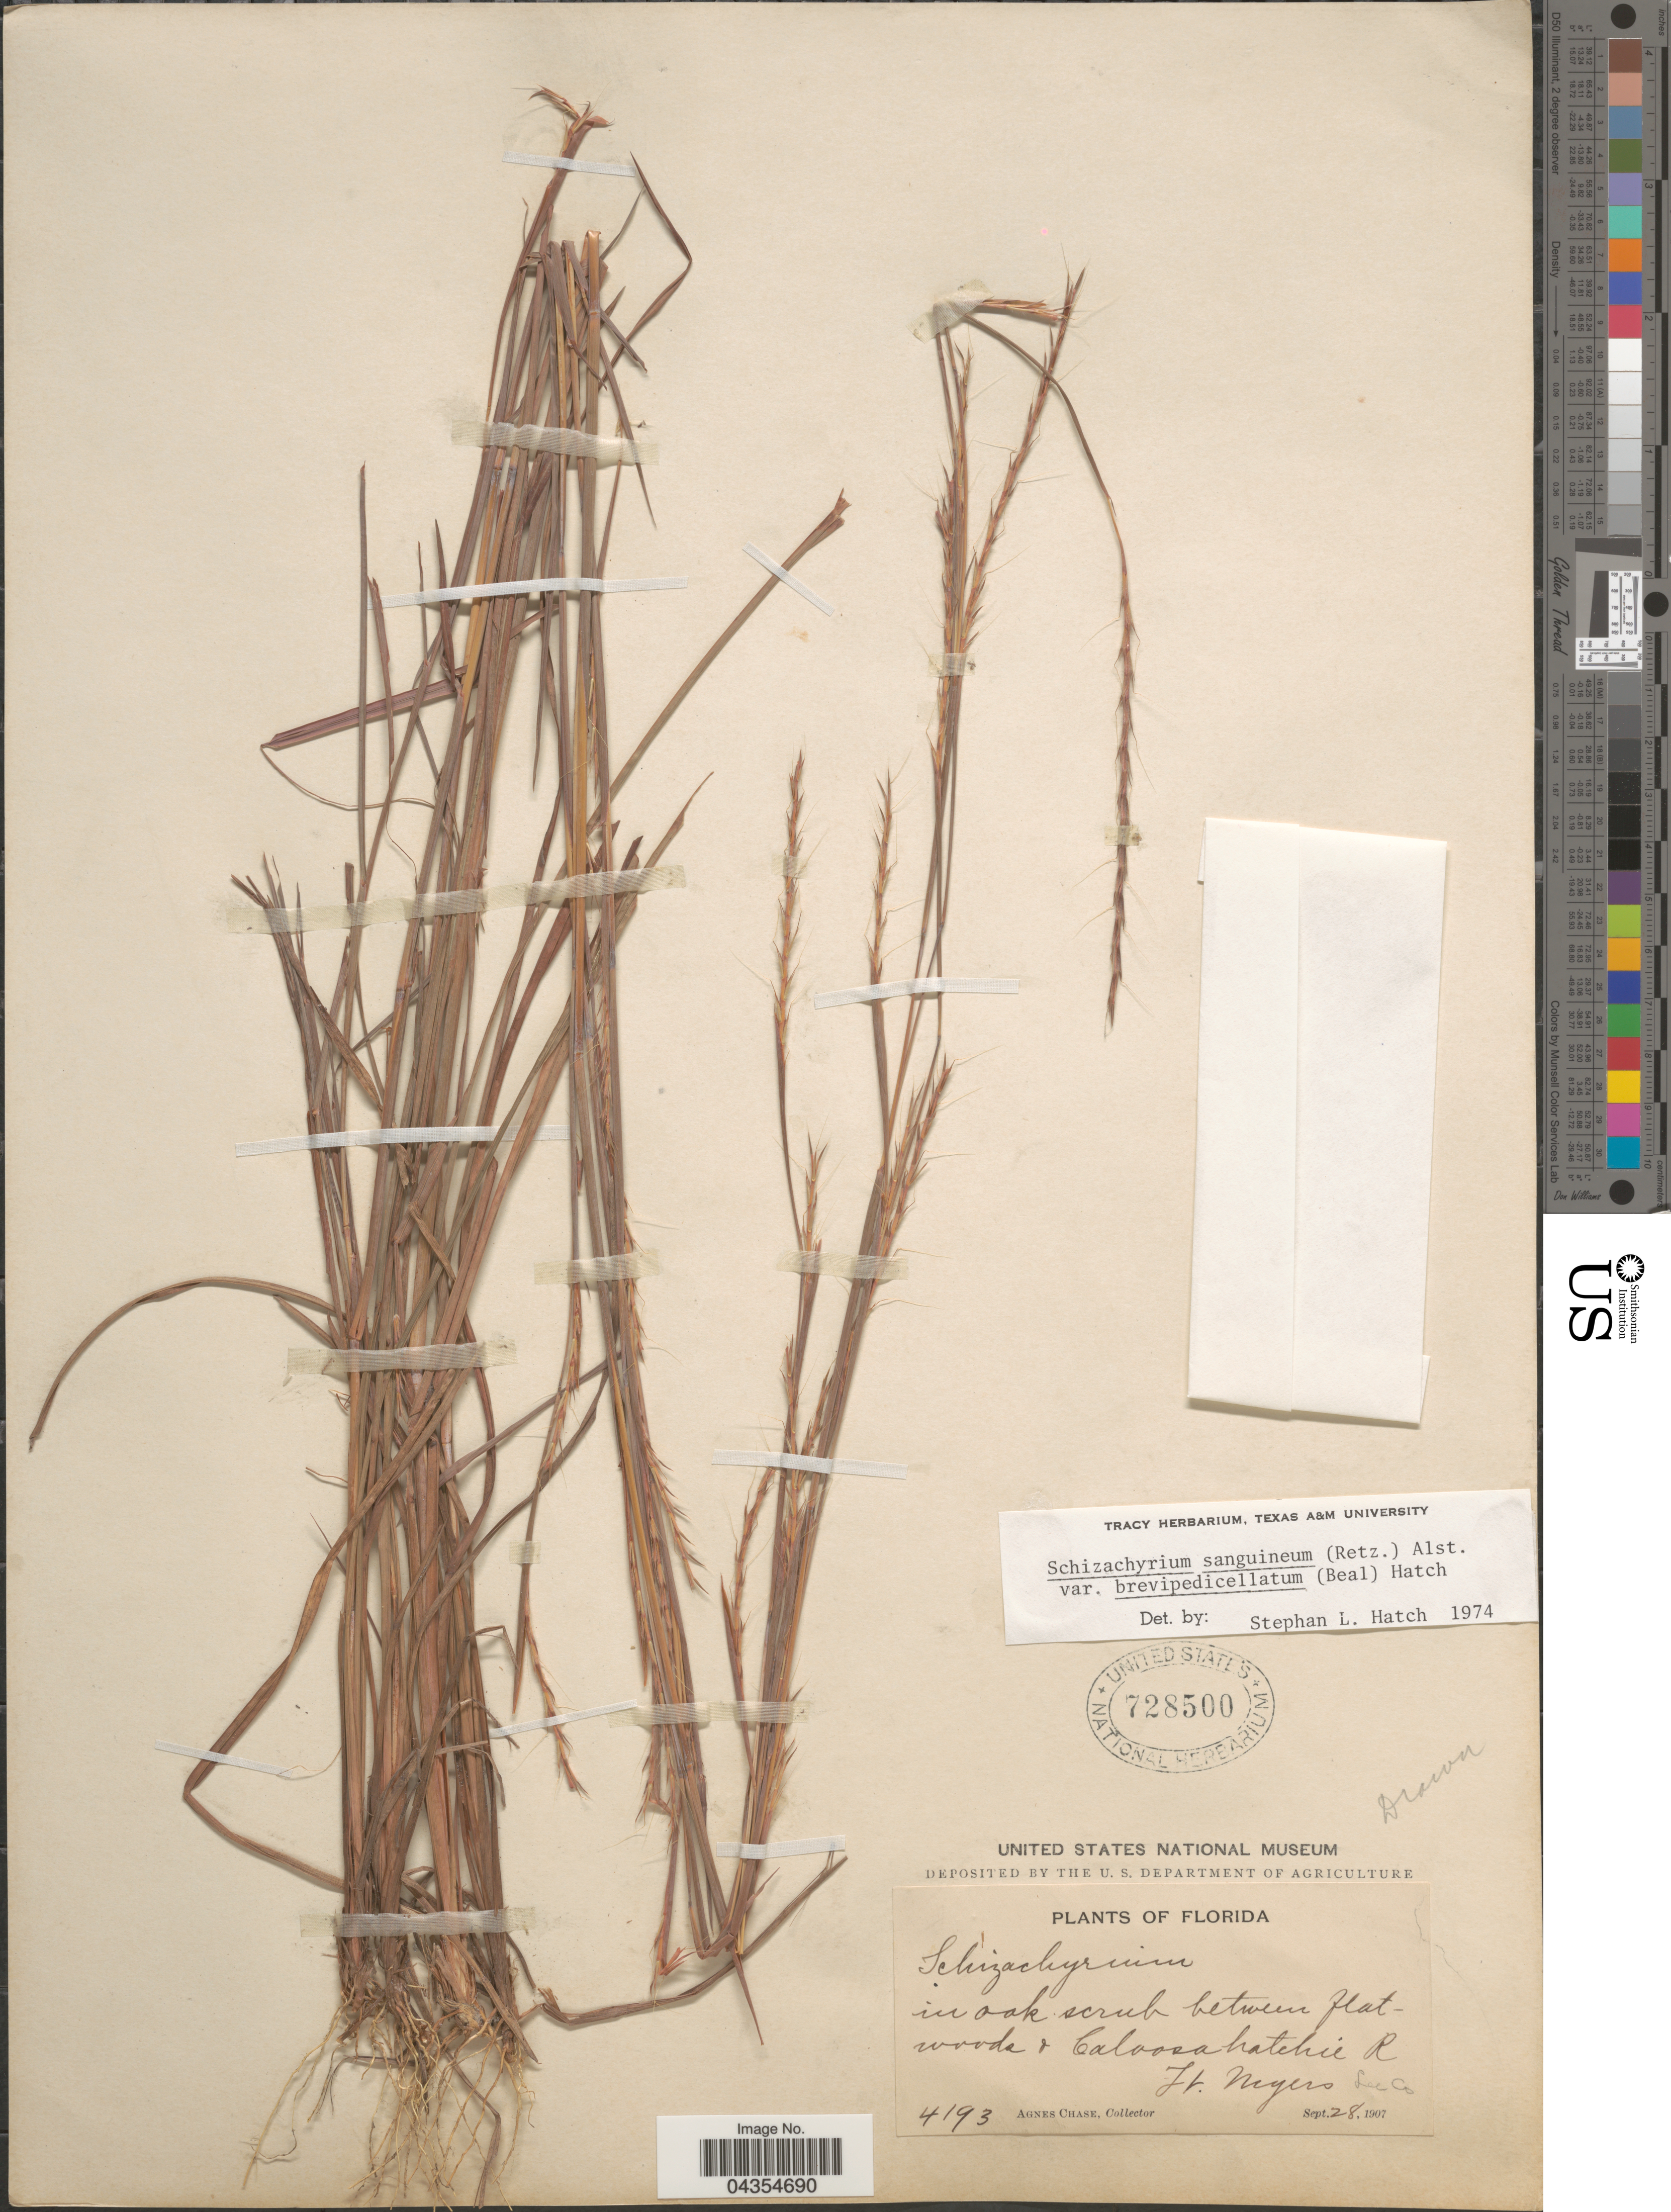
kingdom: Plantae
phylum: Tracheophyta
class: Liliopsida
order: Poales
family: Poaceae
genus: Schizachyrium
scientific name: Schizachyrium sanguineum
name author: (Retz.) Alston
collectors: A. Chase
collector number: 4193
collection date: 1907-09-28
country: United States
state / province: Florida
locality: In oak scrub between flatwoods & Caloosahatchee R. Ft. Myers. Lee Co.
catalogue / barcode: US 728500